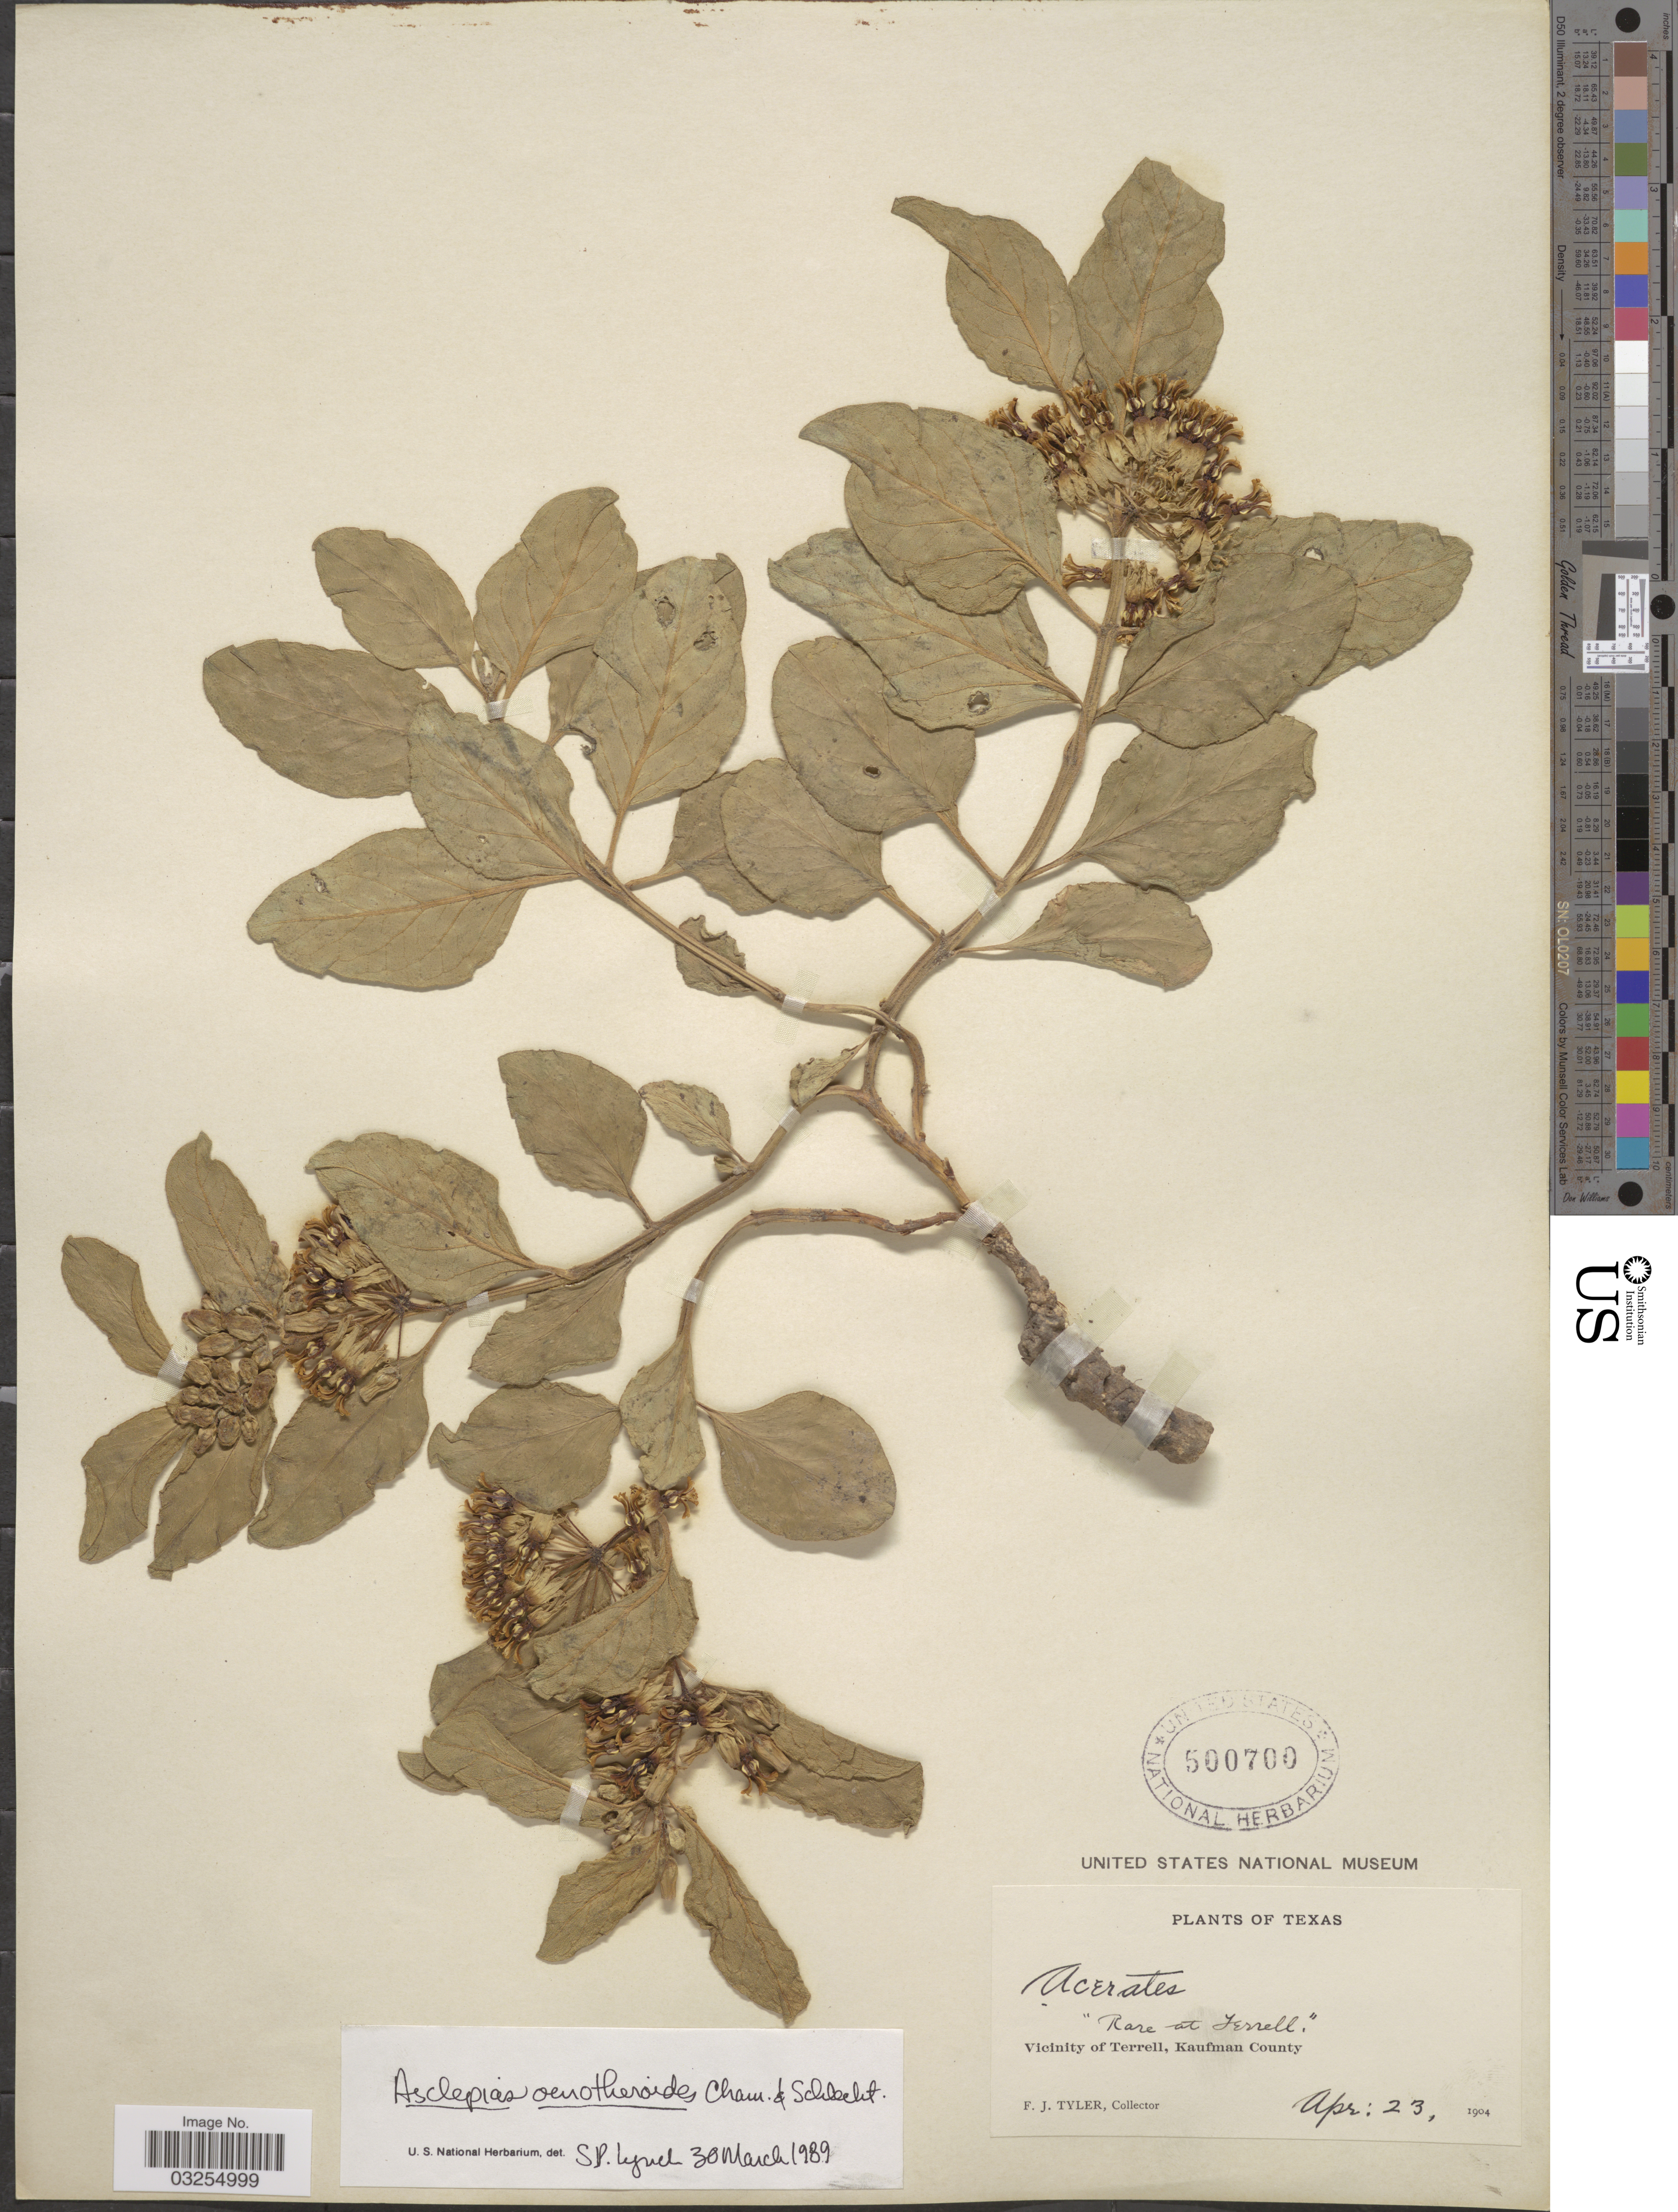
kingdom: Plantae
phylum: Tracheophyta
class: Magnoliopsida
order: Gentianales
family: Apocynaceae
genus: Asclepias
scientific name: Asclepias oenotheroides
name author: Schltdl. & Cham.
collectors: F. Tyler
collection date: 1904-04-23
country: United States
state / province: Texas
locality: Rare at Terrell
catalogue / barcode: US 500700